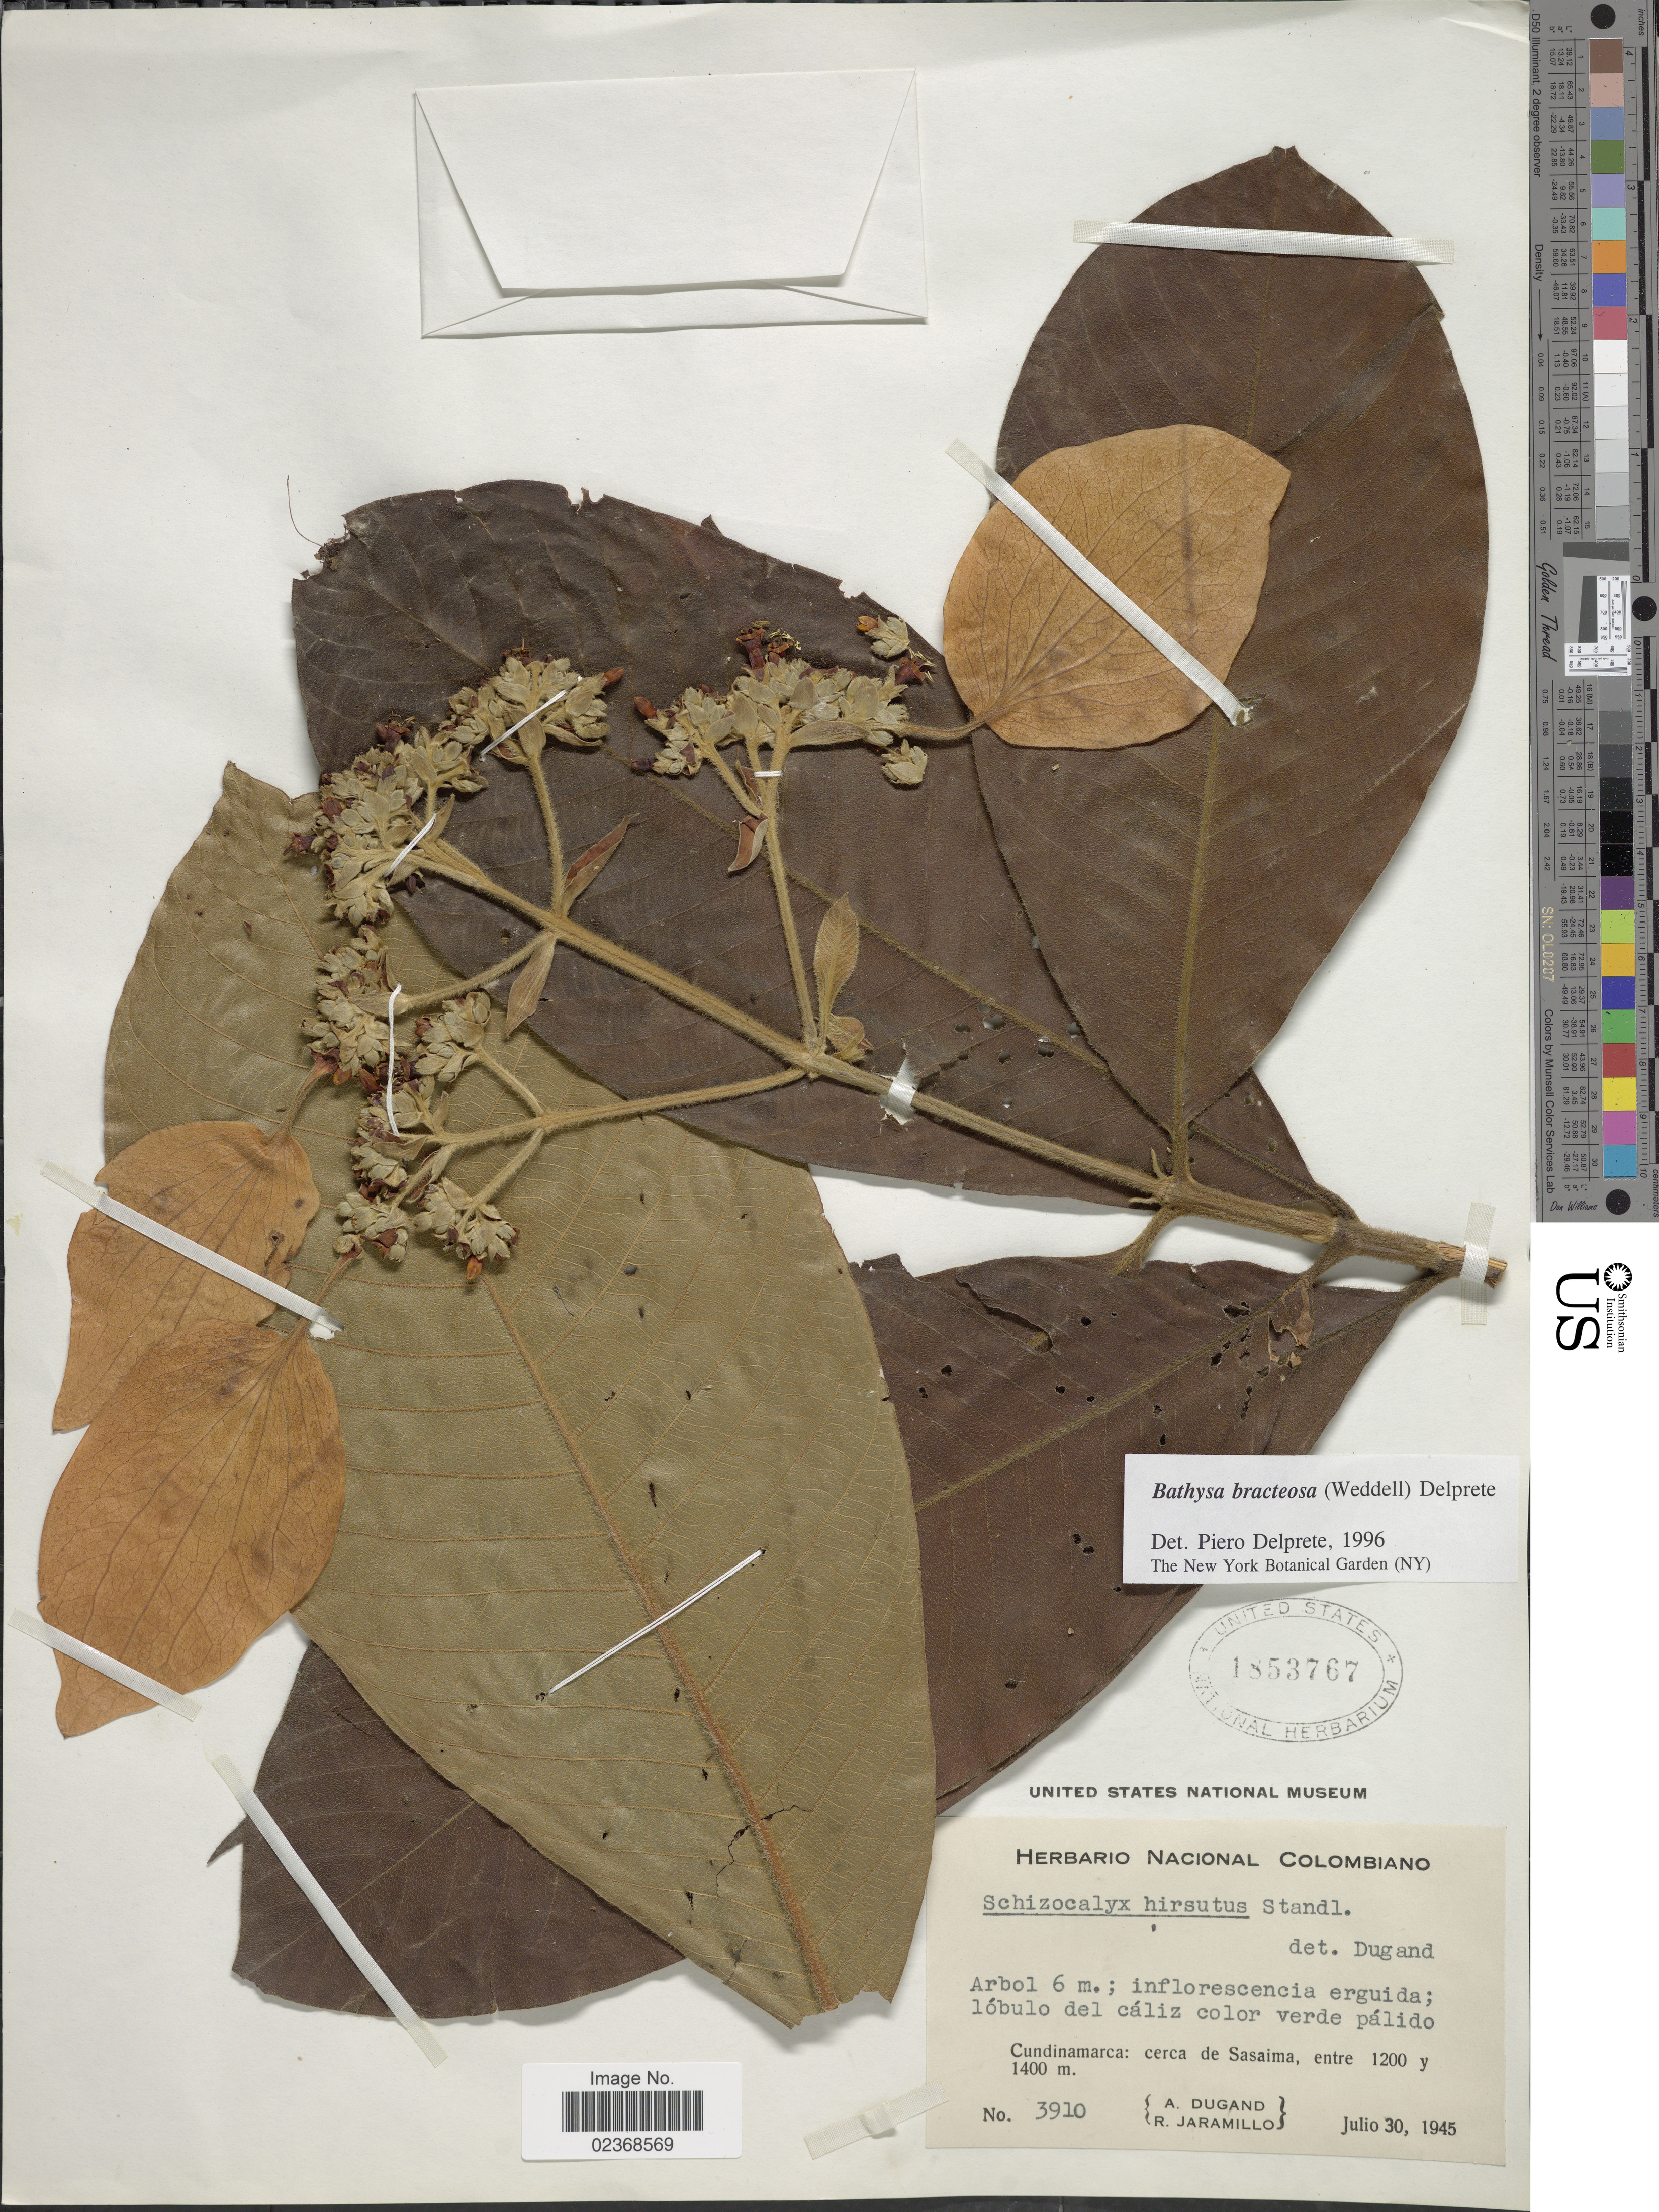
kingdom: Plantae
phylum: Tracheophyta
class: Magnoliopsida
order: Gentianales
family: Rubiaceae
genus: Schizocalyx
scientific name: Schizocalyx bracteosus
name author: Wedd.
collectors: A. Dugand & R. Jaramillo M.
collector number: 3910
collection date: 1945-06-30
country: Colombia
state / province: Cundinamarca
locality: Cerca de Sasaima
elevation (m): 1400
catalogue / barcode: US 1853767